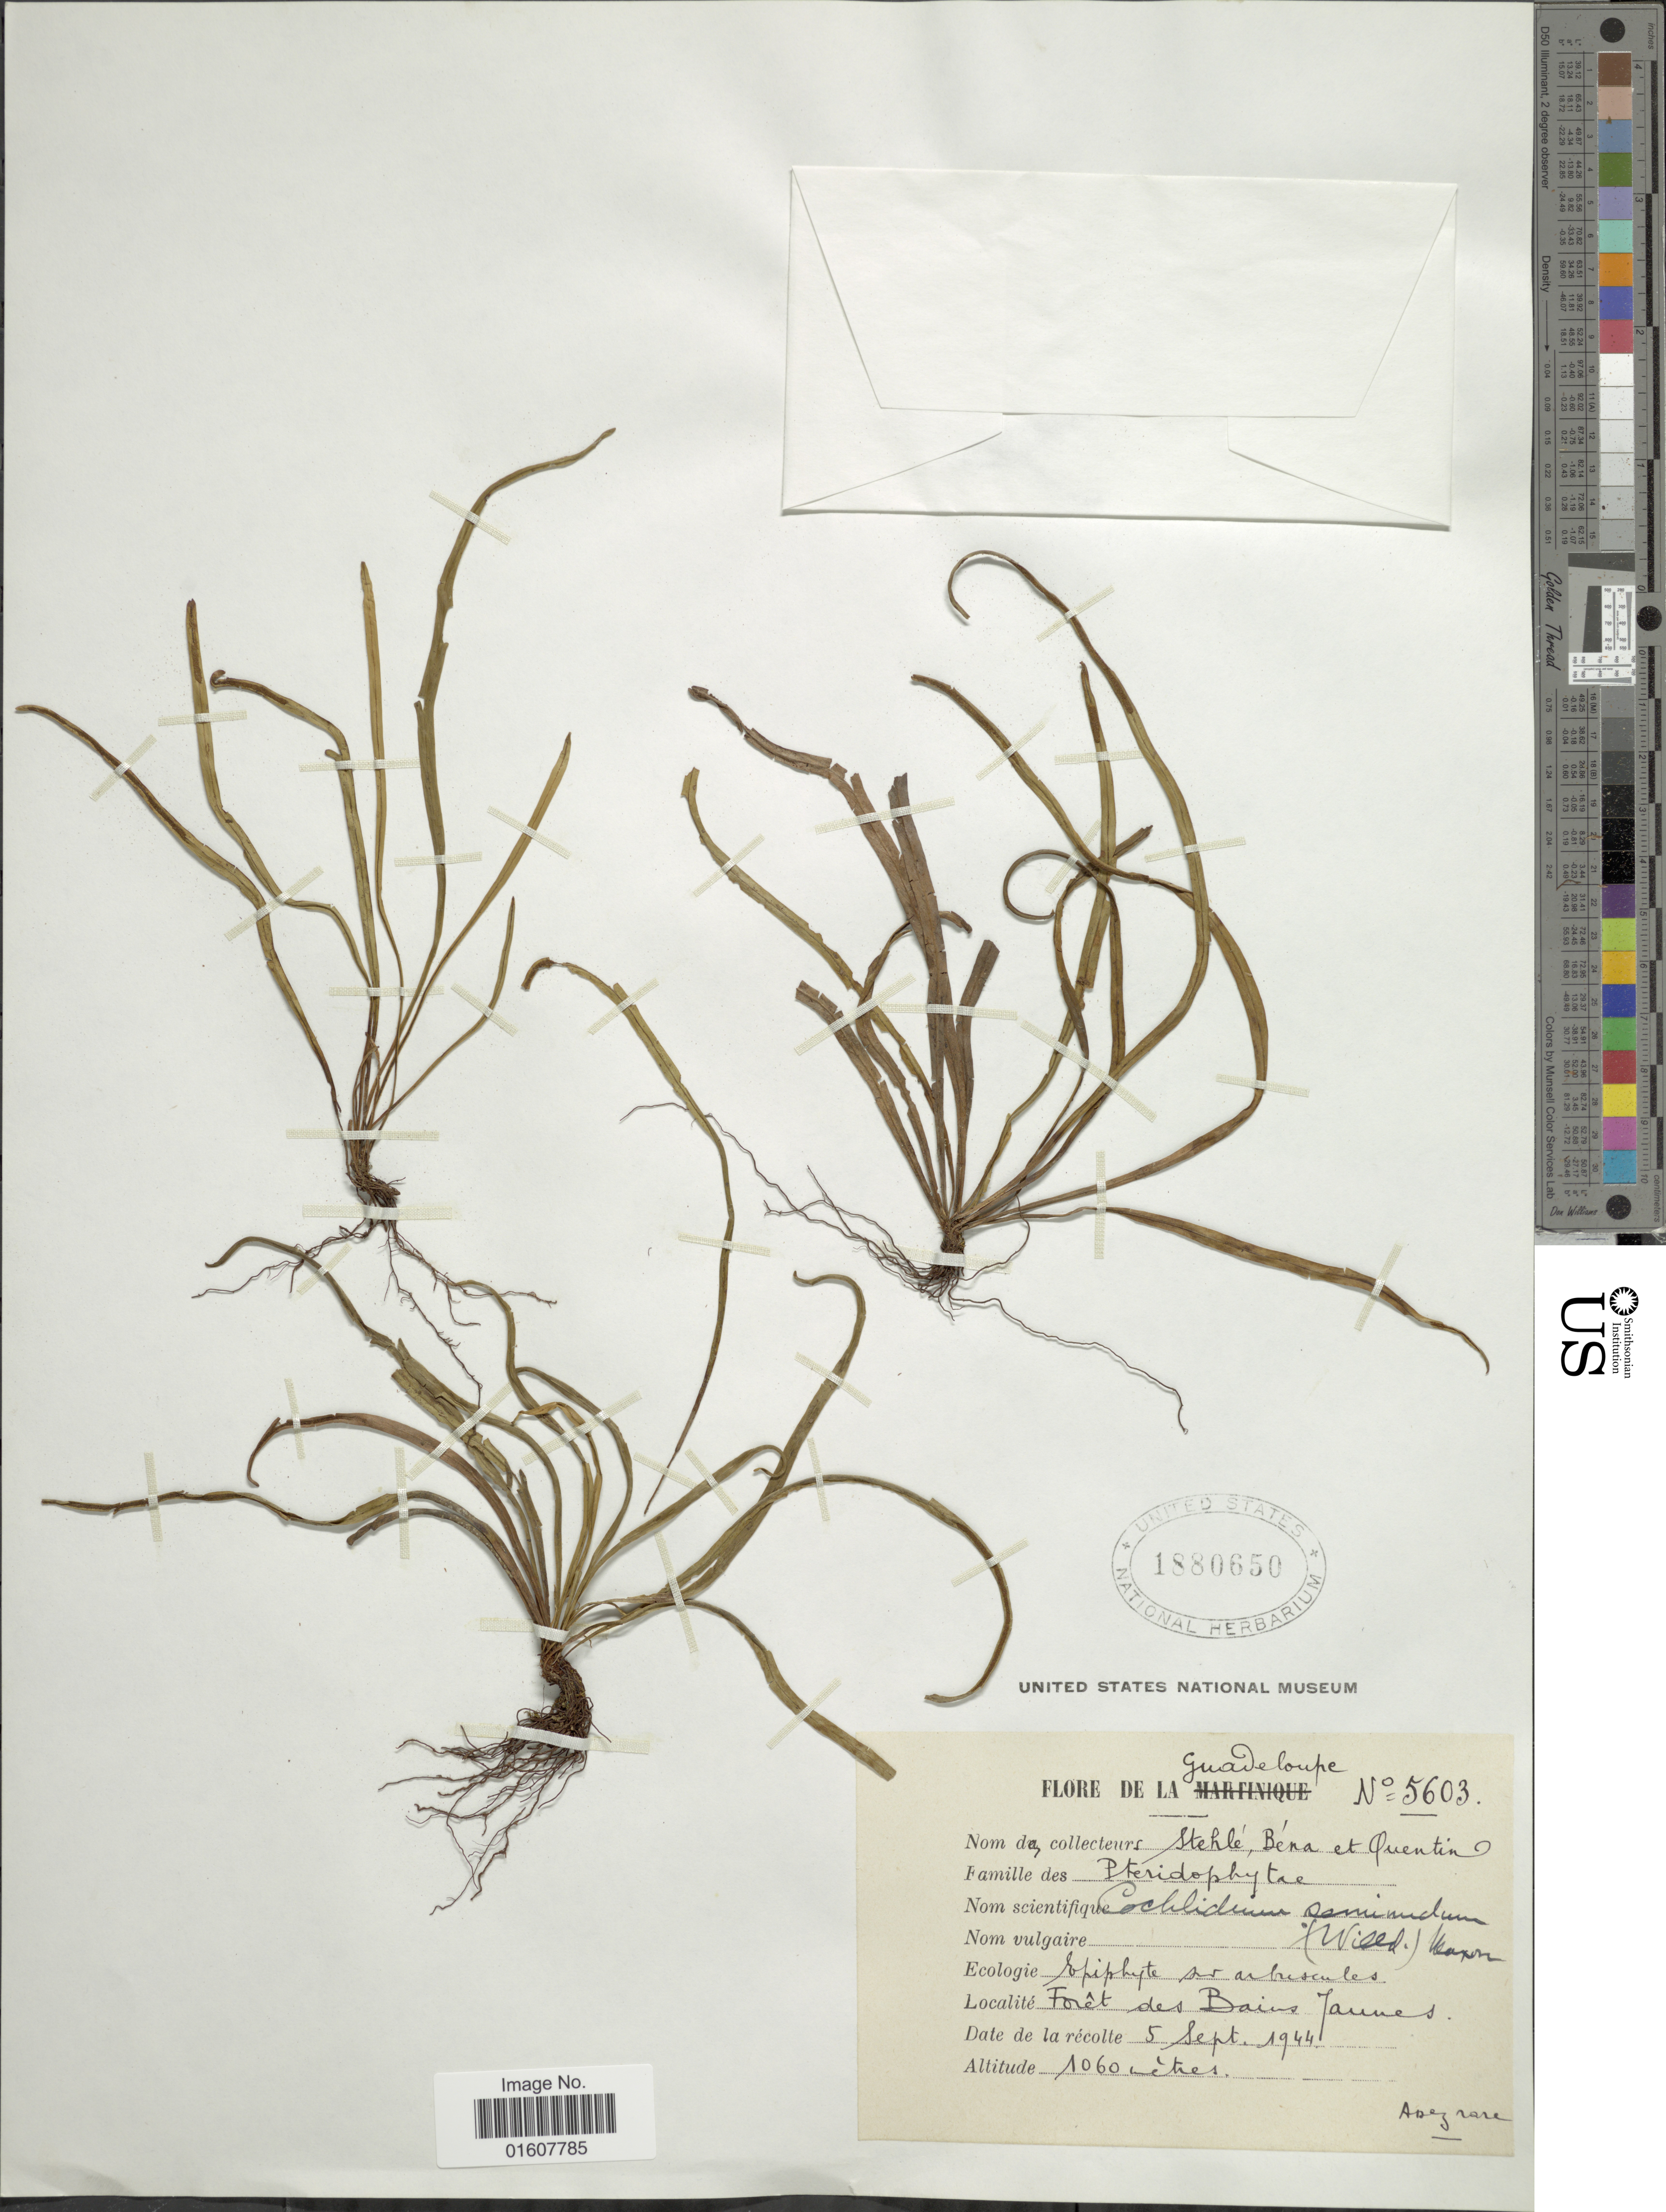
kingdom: Plantae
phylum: Tracheophyta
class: Polypodiopsida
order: Polypodiales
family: Polypodiaceae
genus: Cochlidium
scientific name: Cochlidium seminudum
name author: (Willd.) Maxon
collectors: -- Stehlé, -. Bena & -. Quentin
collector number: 5603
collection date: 1944-09-05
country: Guadeloupe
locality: Forêt des Bains James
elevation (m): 1060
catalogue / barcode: US 1880650